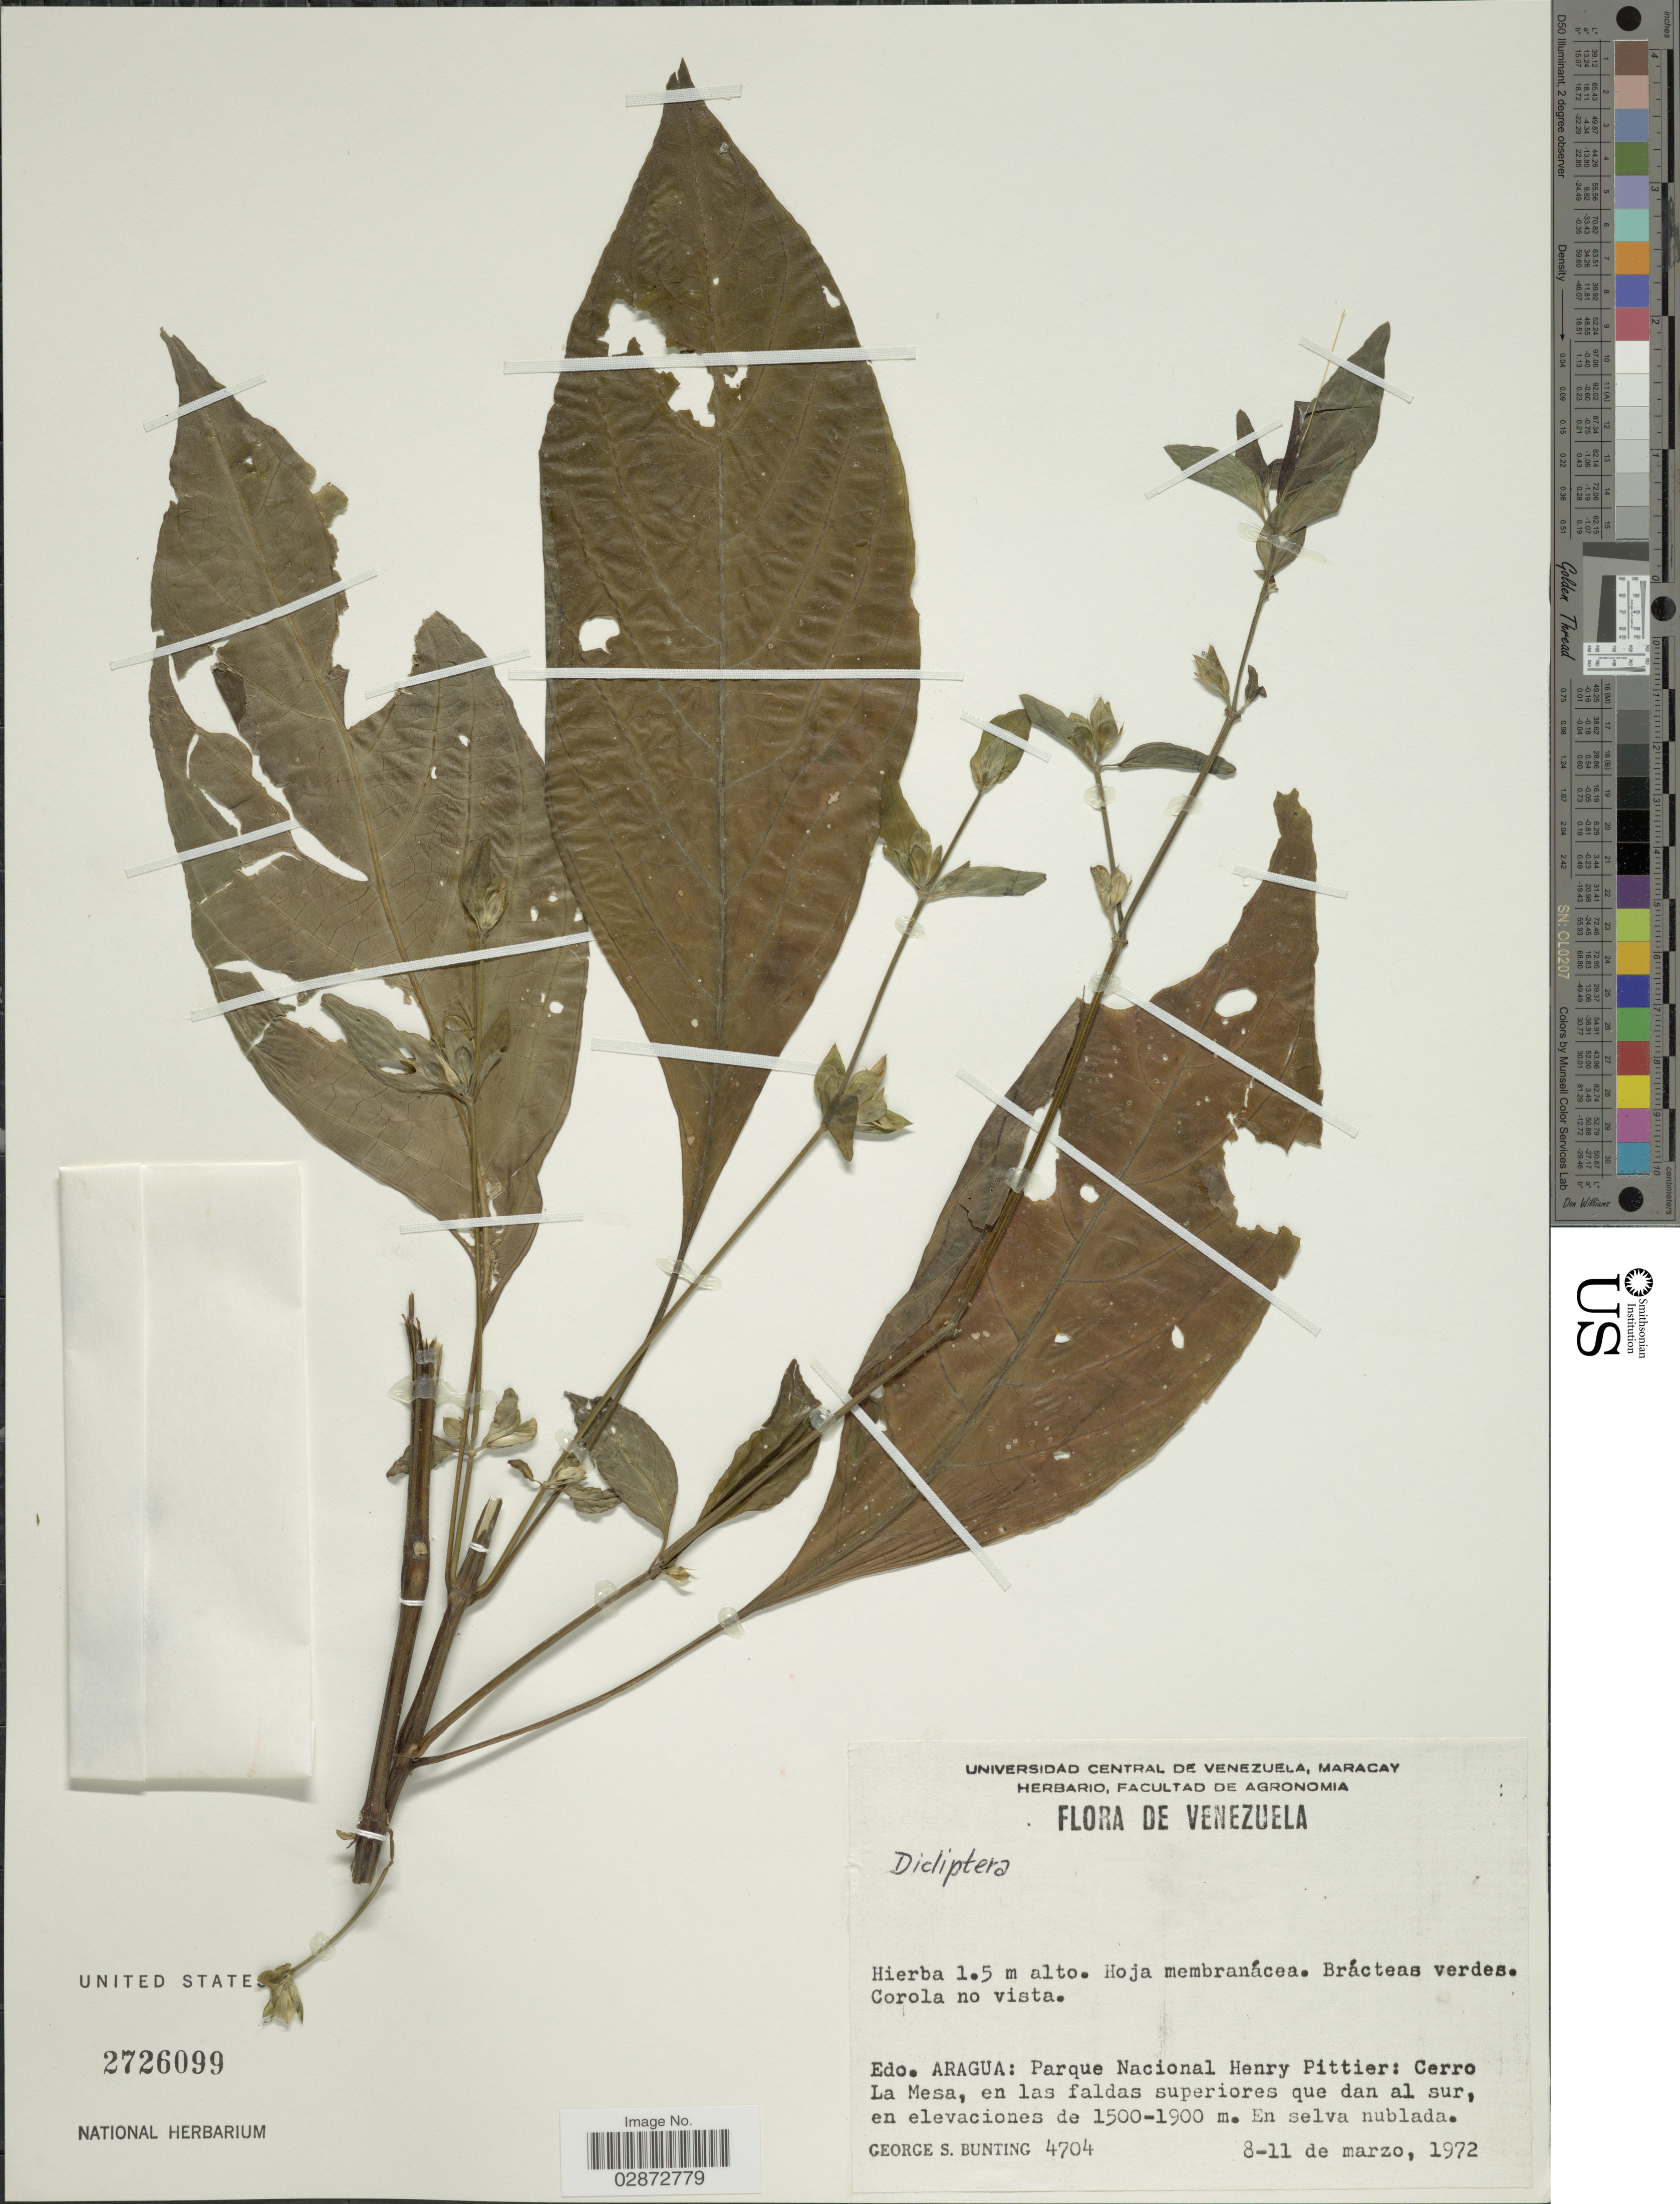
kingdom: Plantae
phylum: Tracheophyta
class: Magnoliopsida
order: Lamiales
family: Acanthaceae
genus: Dicliptera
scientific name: Dicliptera sp.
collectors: G. S. Bunting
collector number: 4704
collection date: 1972-03-08/1972-03-11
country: Venezuela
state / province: Aragua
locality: Parque Nacional Henry Pittier: Cerro La Mesa.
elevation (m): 1500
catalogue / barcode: US 2726099